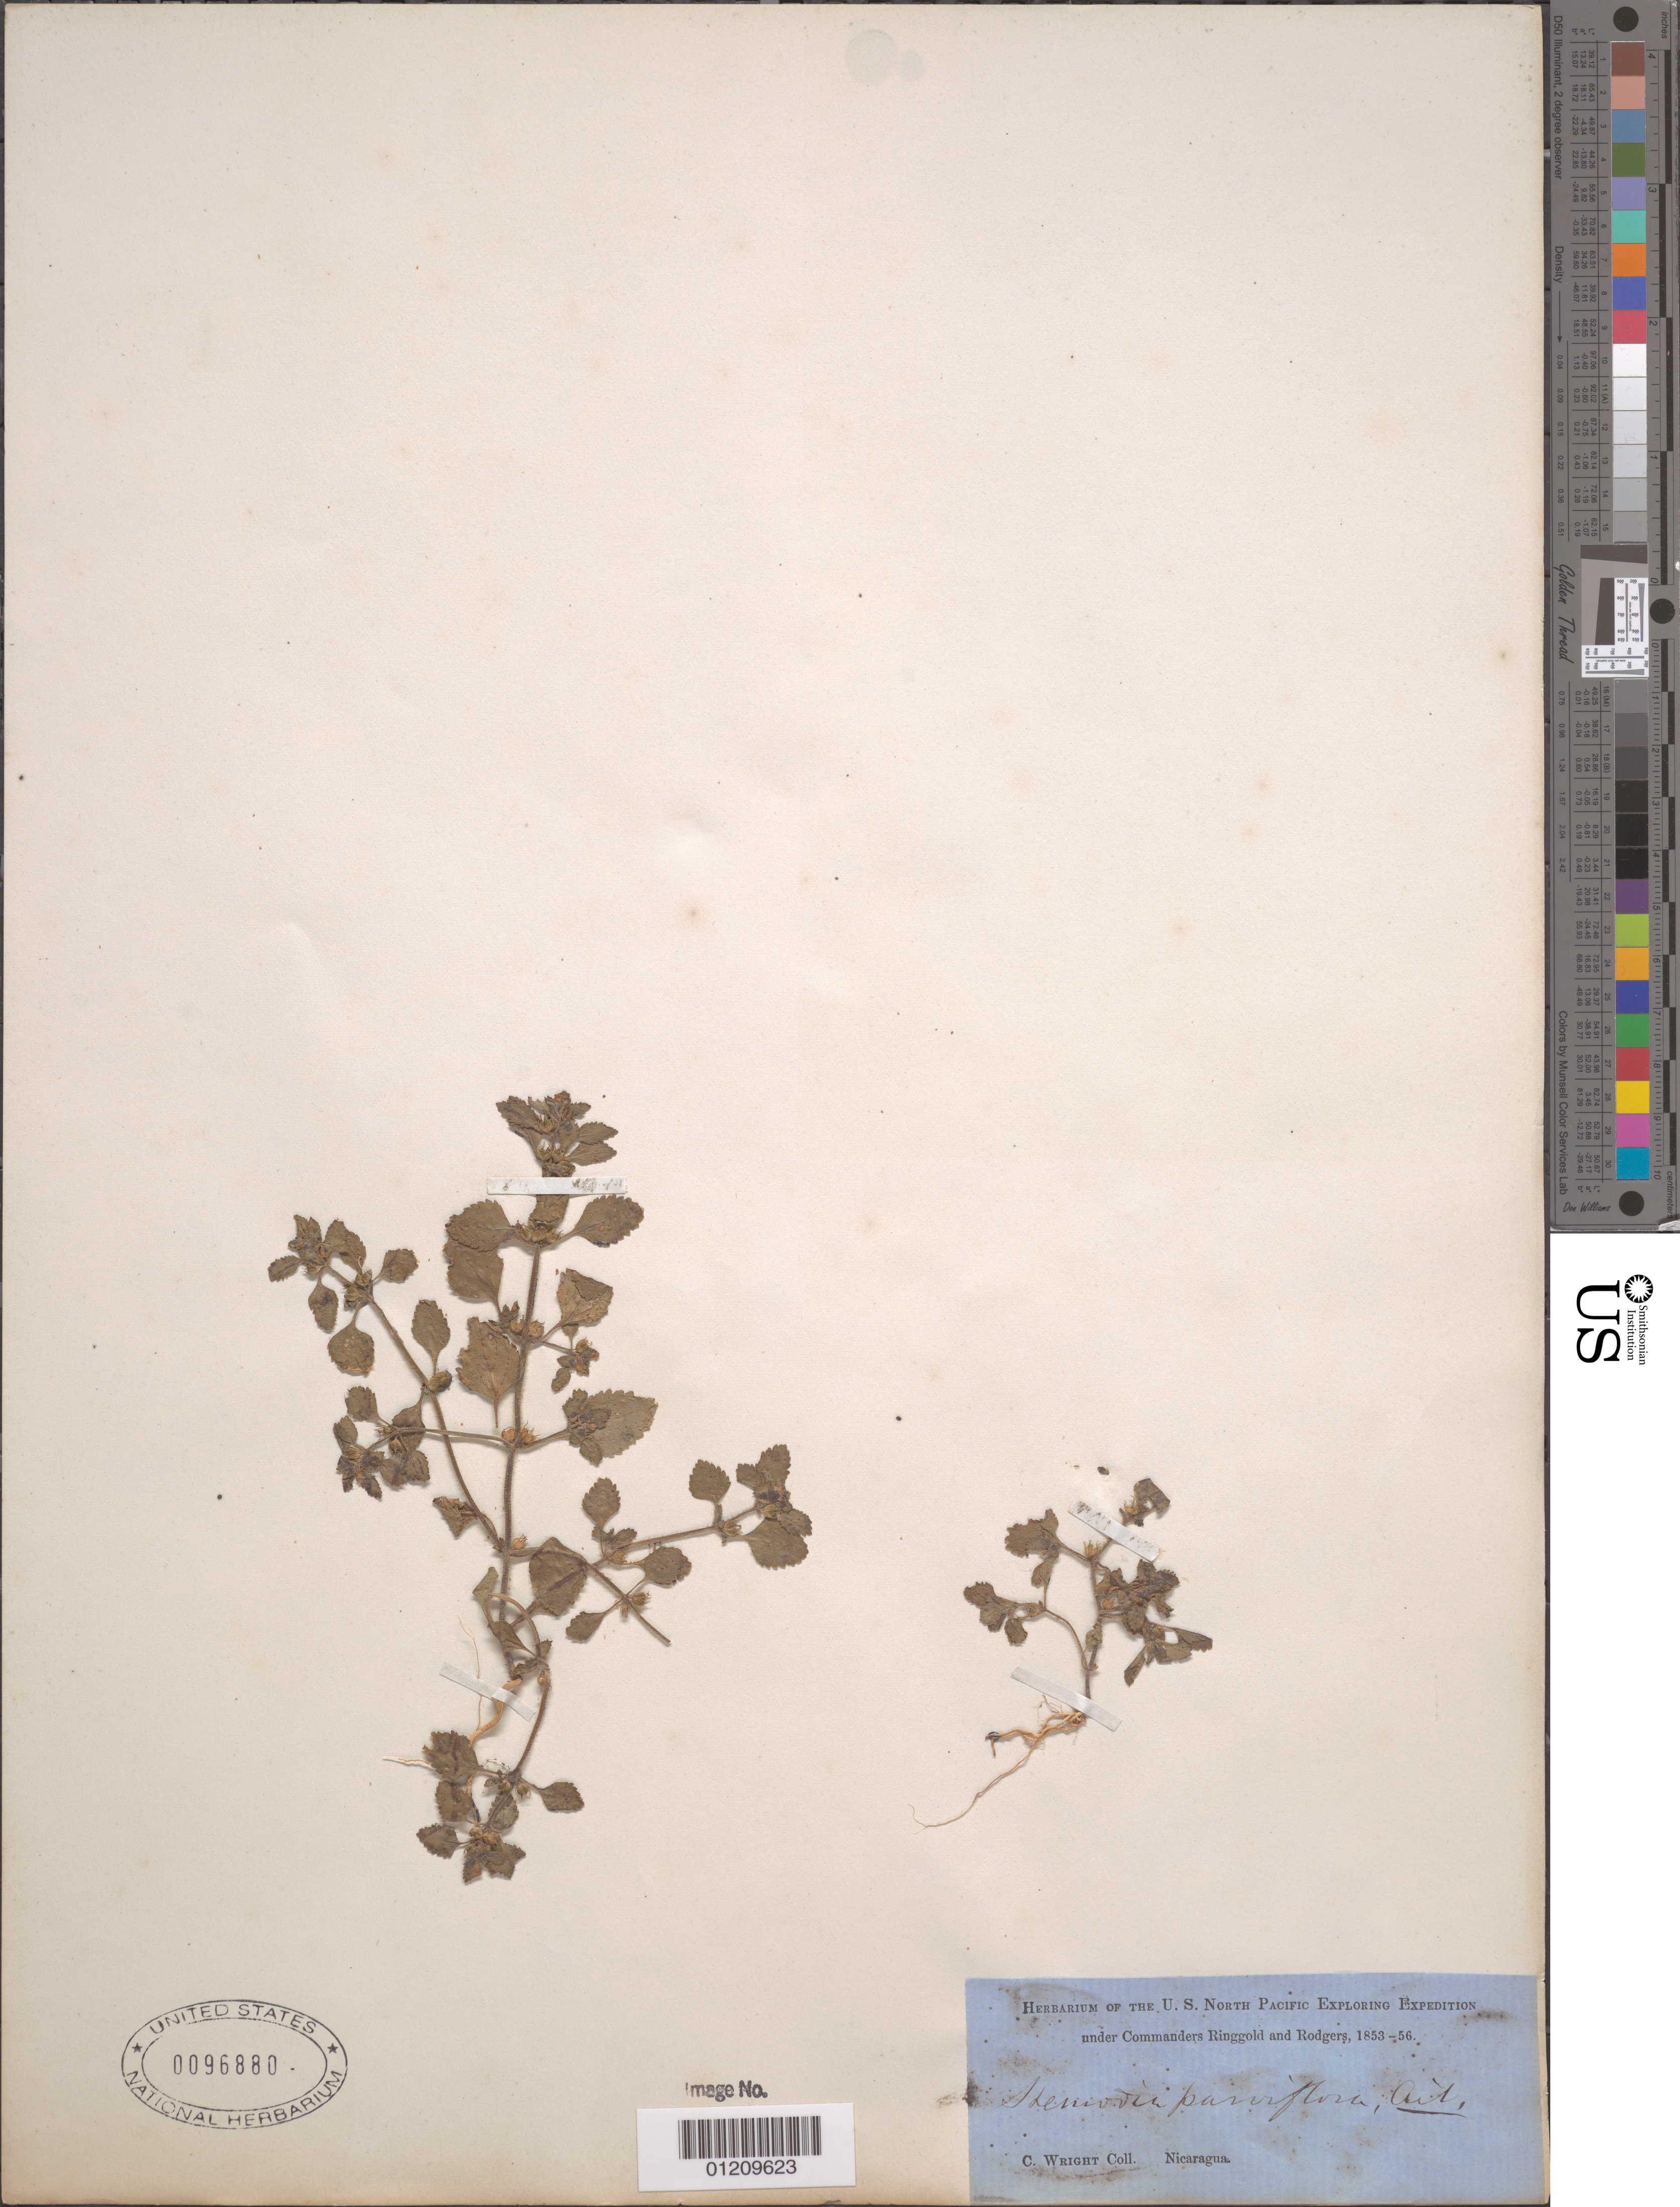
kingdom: Plantae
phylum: Tracheophyta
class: Magnoliopsida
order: Lamiales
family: Plantaginaceae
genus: Stemodia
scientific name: Stemodia parviflora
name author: W.T. Aiton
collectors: C. Wright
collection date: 1853/1856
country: Nicaragua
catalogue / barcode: US 96880